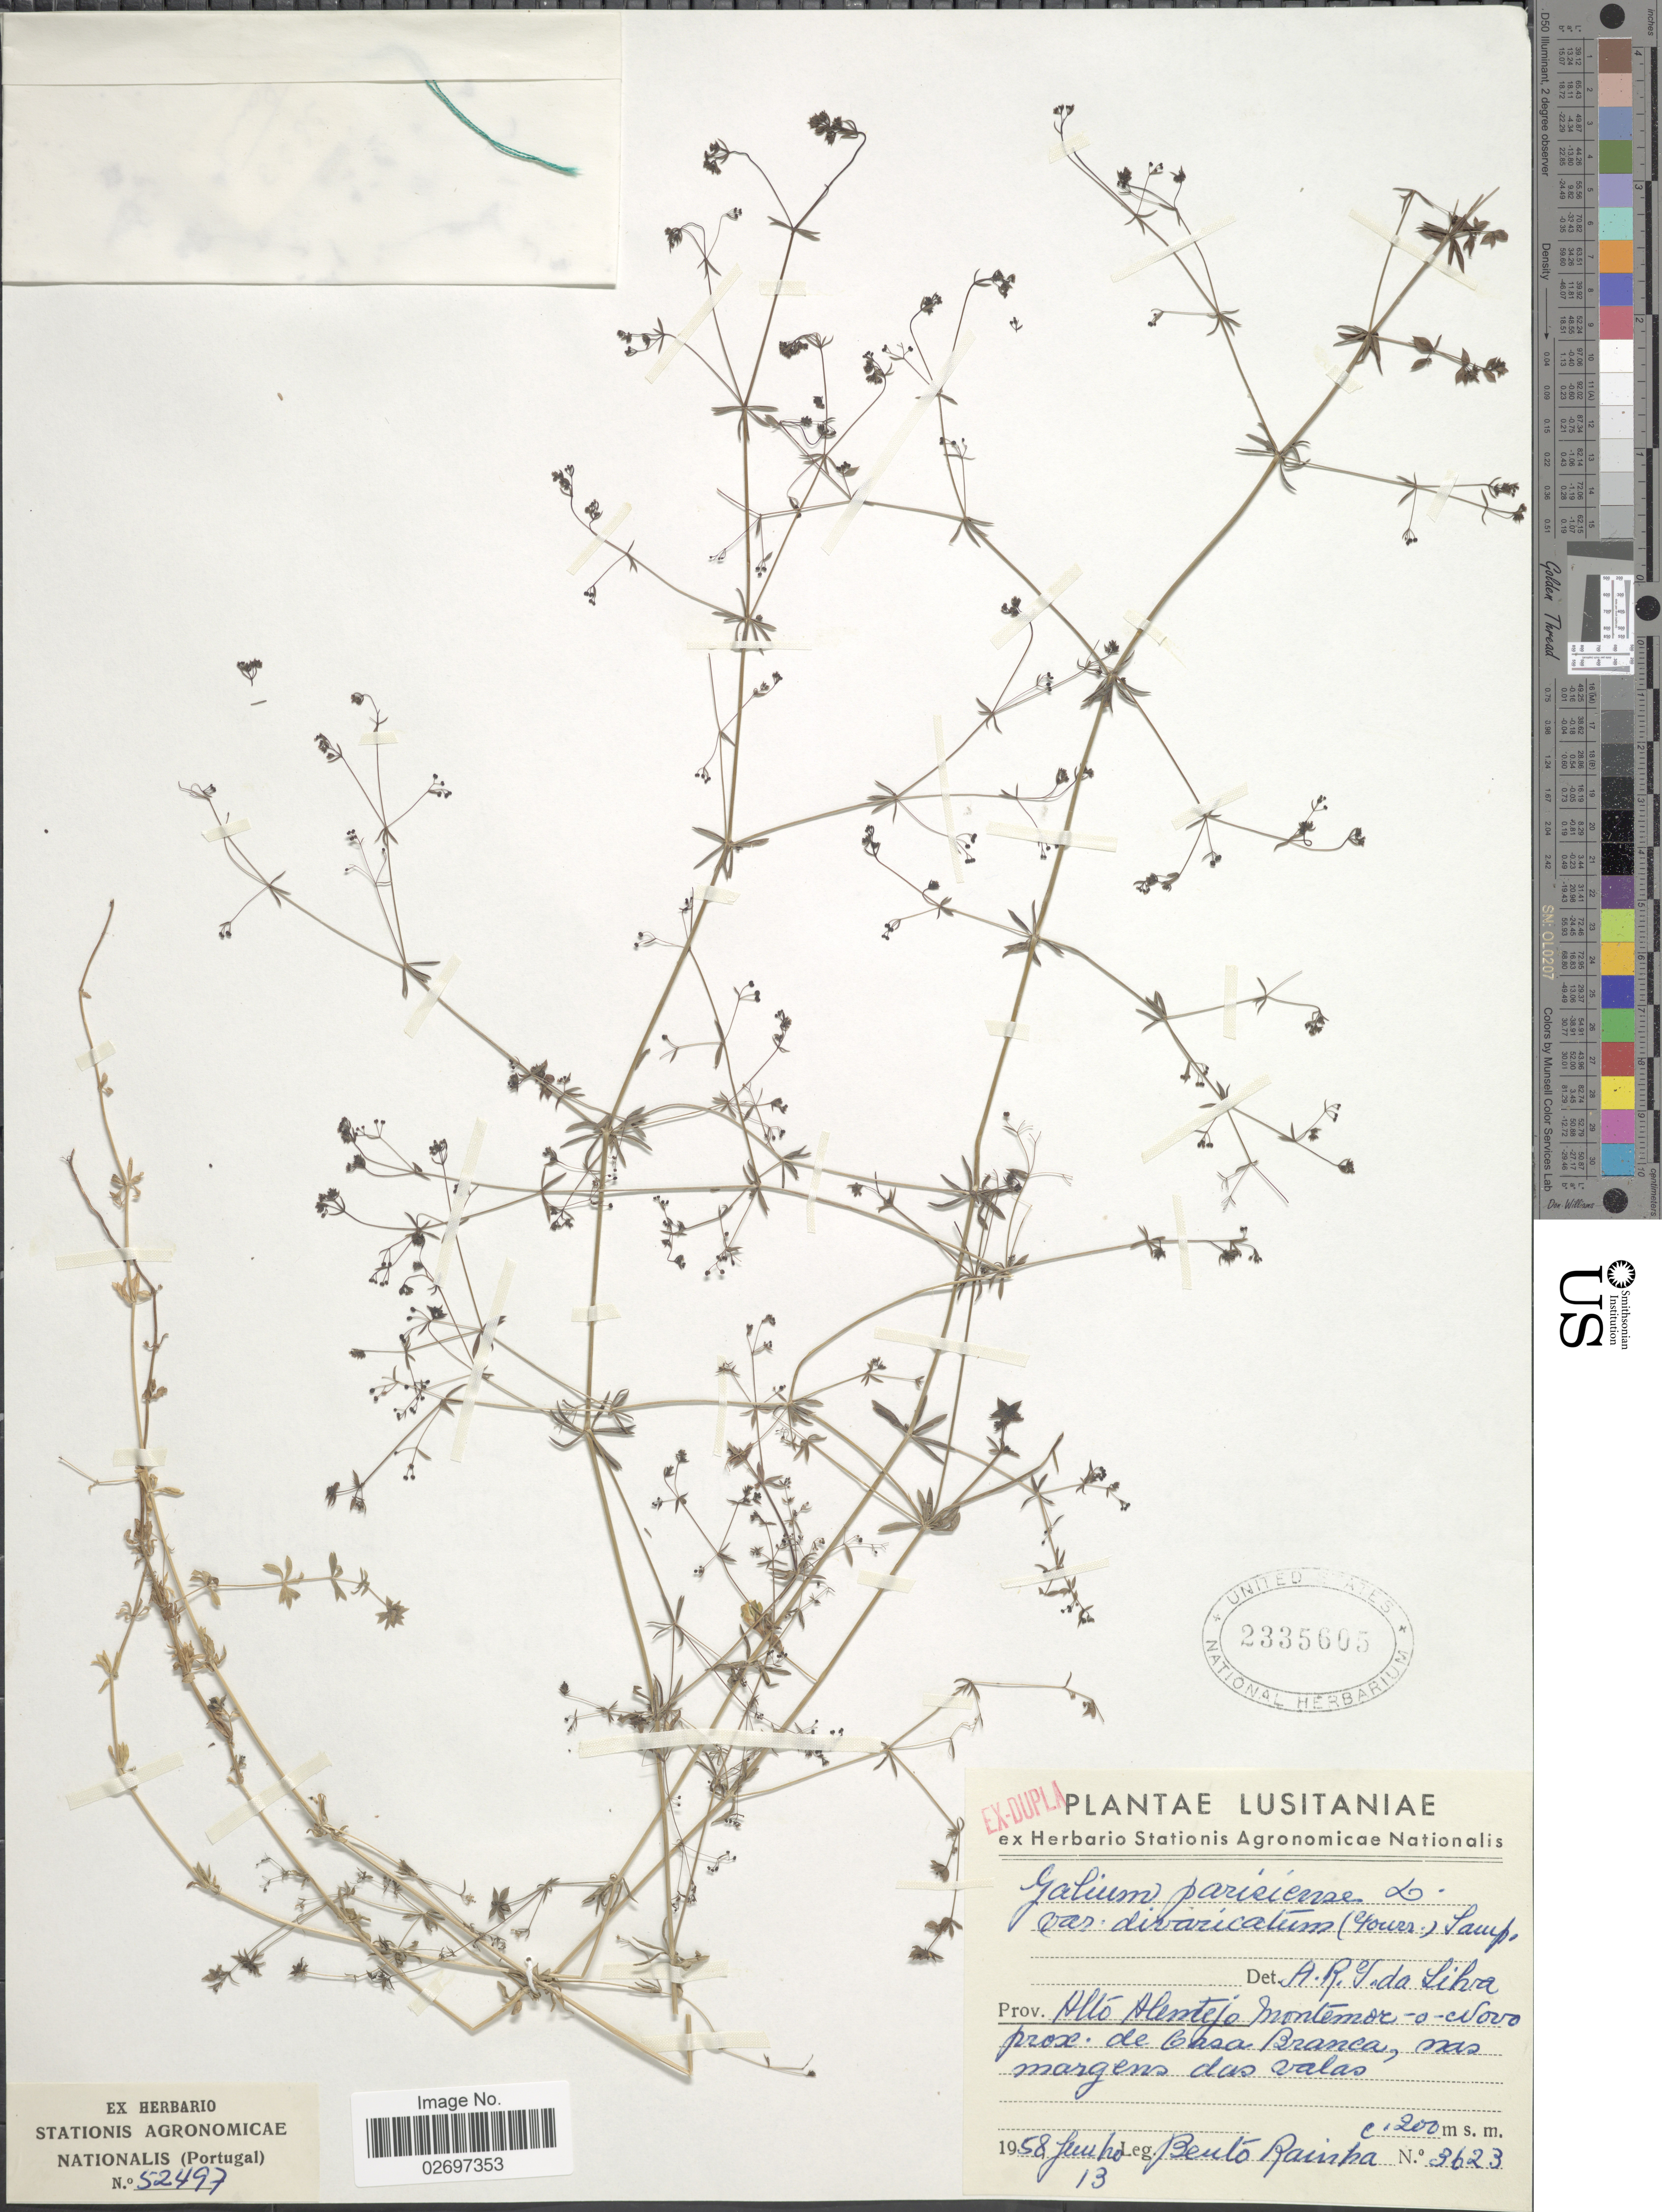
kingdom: Plantae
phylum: Tracheophyta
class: Magnoliopsida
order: Gentianales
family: Rubiaceae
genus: Galium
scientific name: Galium parisiense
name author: L.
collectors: B. Rainha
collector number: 3623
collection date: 1958-07-13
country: Portugal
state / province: Portalegre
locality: Lusitaniae. Prov. Alto Alemtejo montemor-o-Novo prox. de Casa Branca [interpreted]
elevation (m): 1200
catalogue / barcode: US 2335605